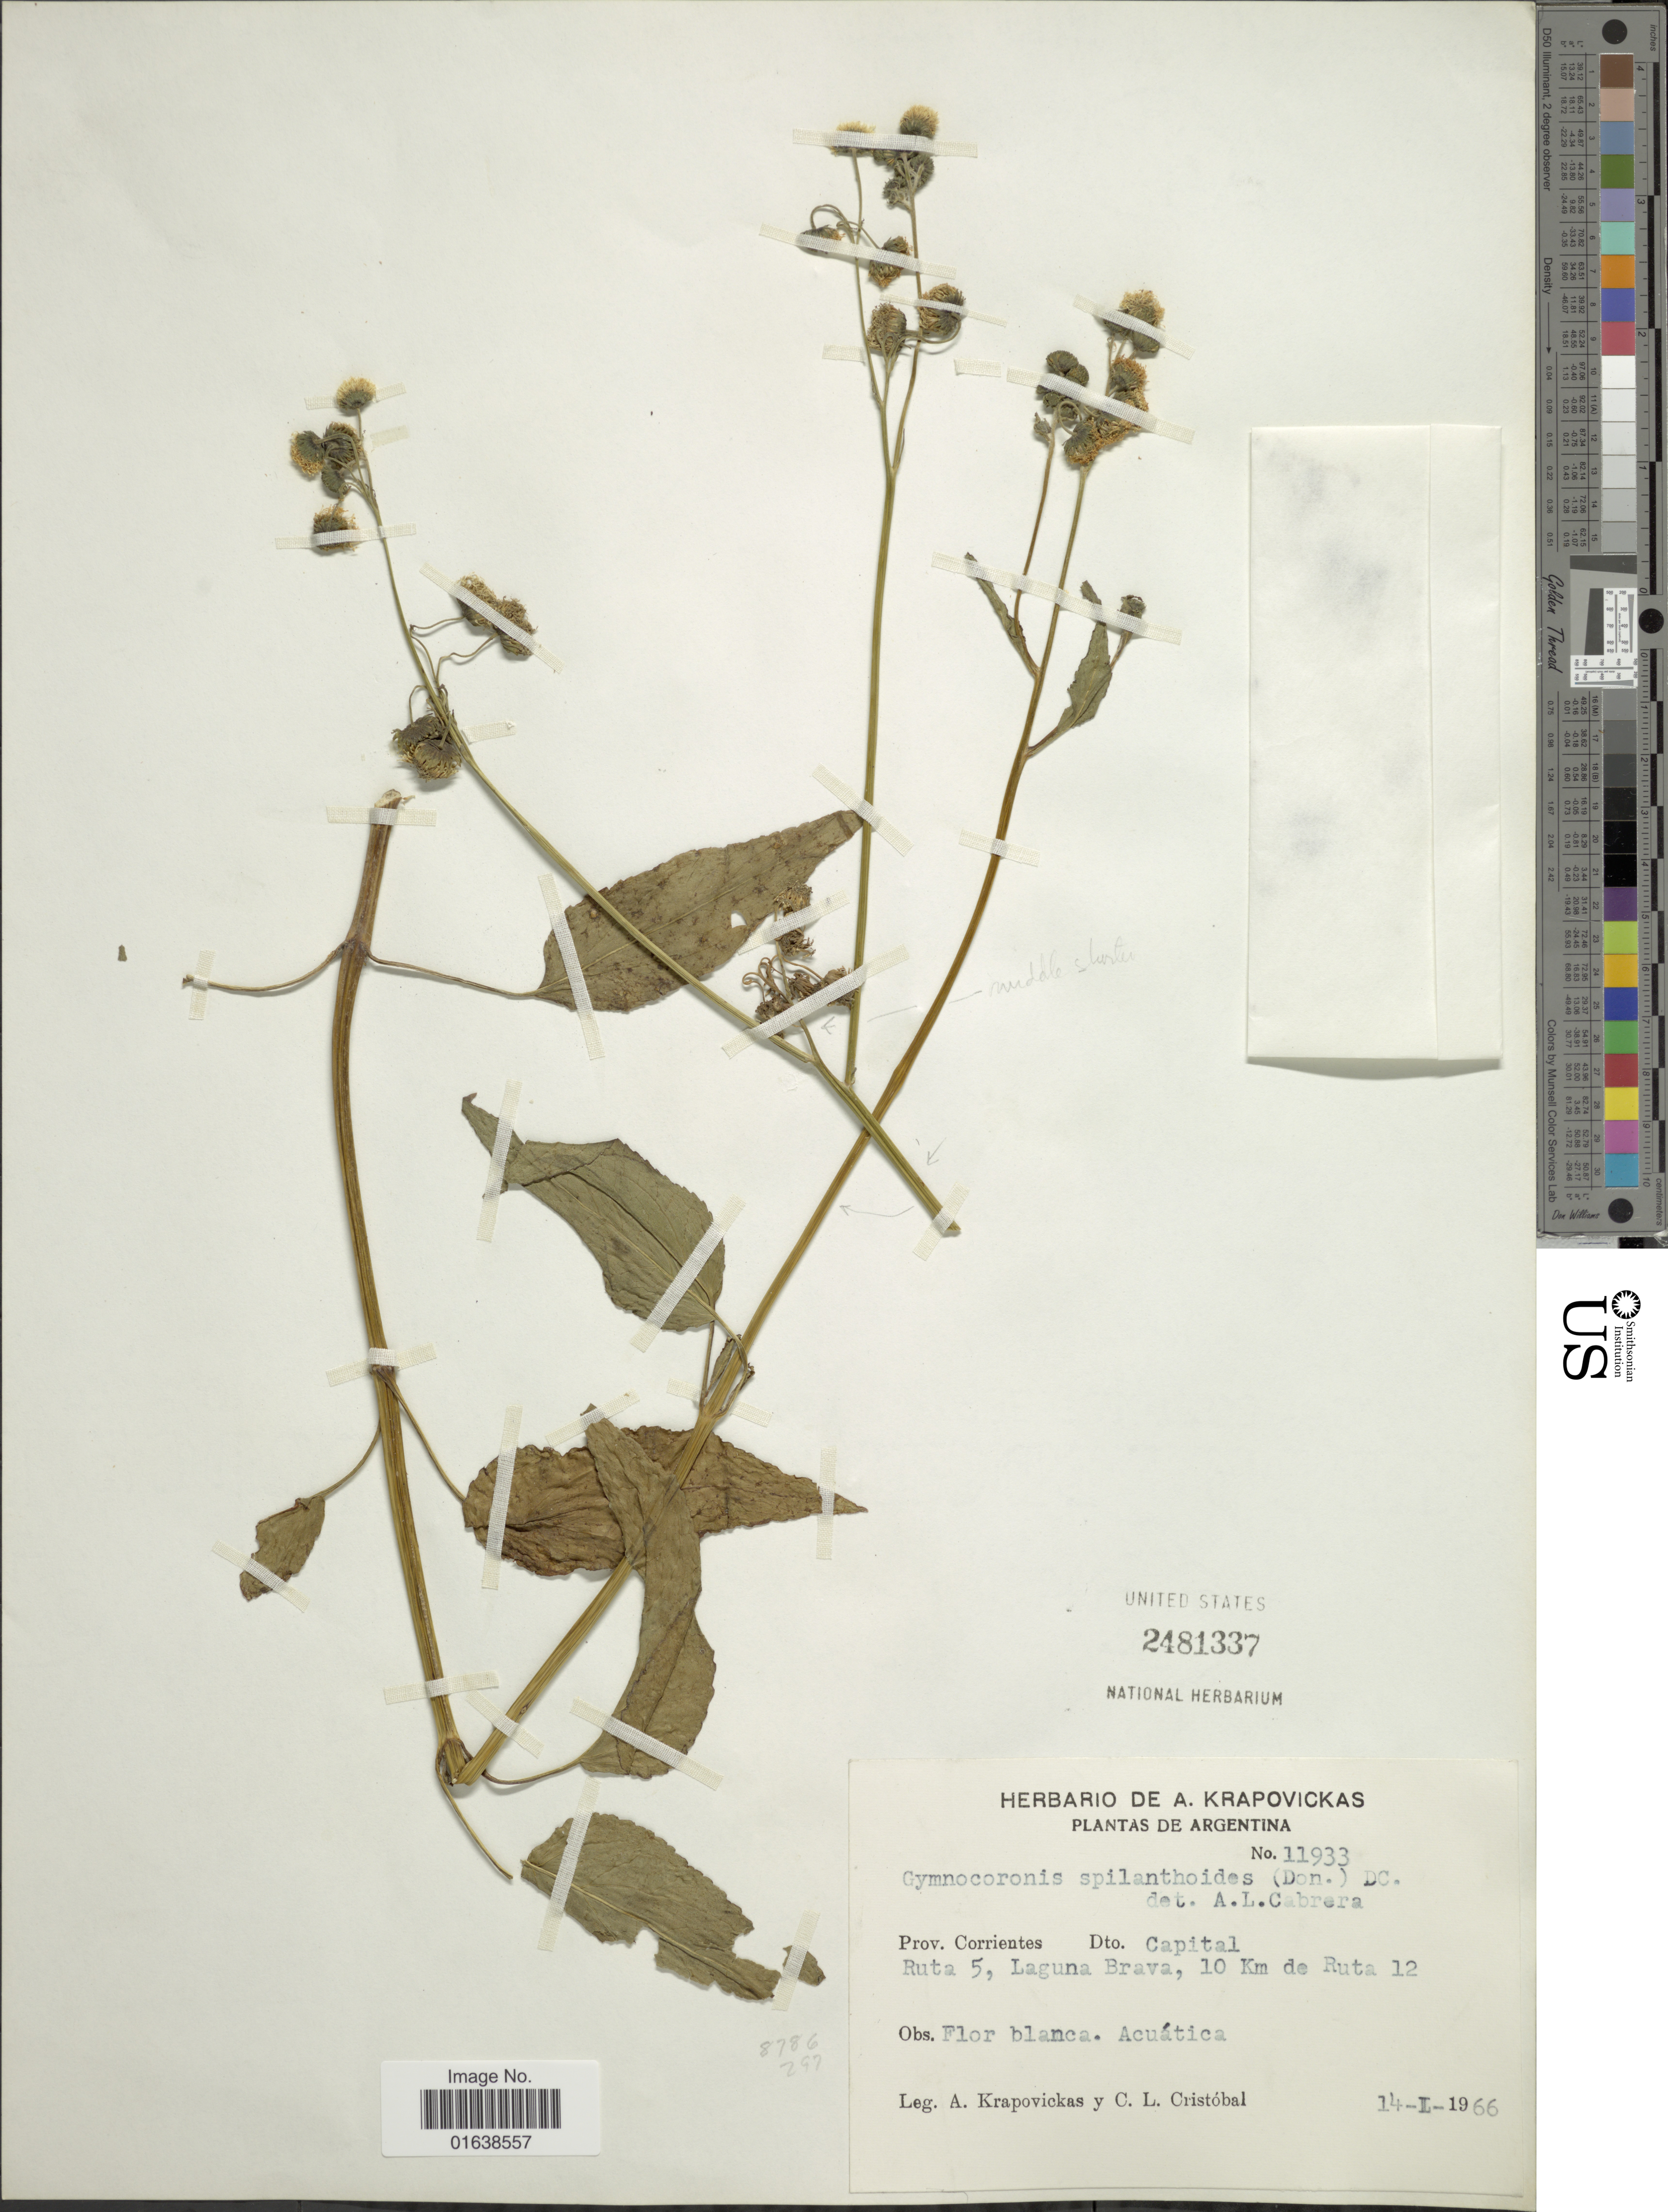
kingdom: Plantae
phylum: Tracheophyta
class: Magnoliopsida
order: Asterales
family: Asteraceae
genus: Gymnocoronis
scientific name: Gymnocoronis spilanthoides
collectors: A. Krapovickas & C. L. Cristóbal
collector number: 11933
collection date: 1966-01-14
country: Argentina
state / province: Corrientes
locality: Argentina. Prov. Corrientes Dto. Capital. Ruta 5, Laguna Brava, 10 Km de Ruta 12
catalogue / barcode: US 2481337